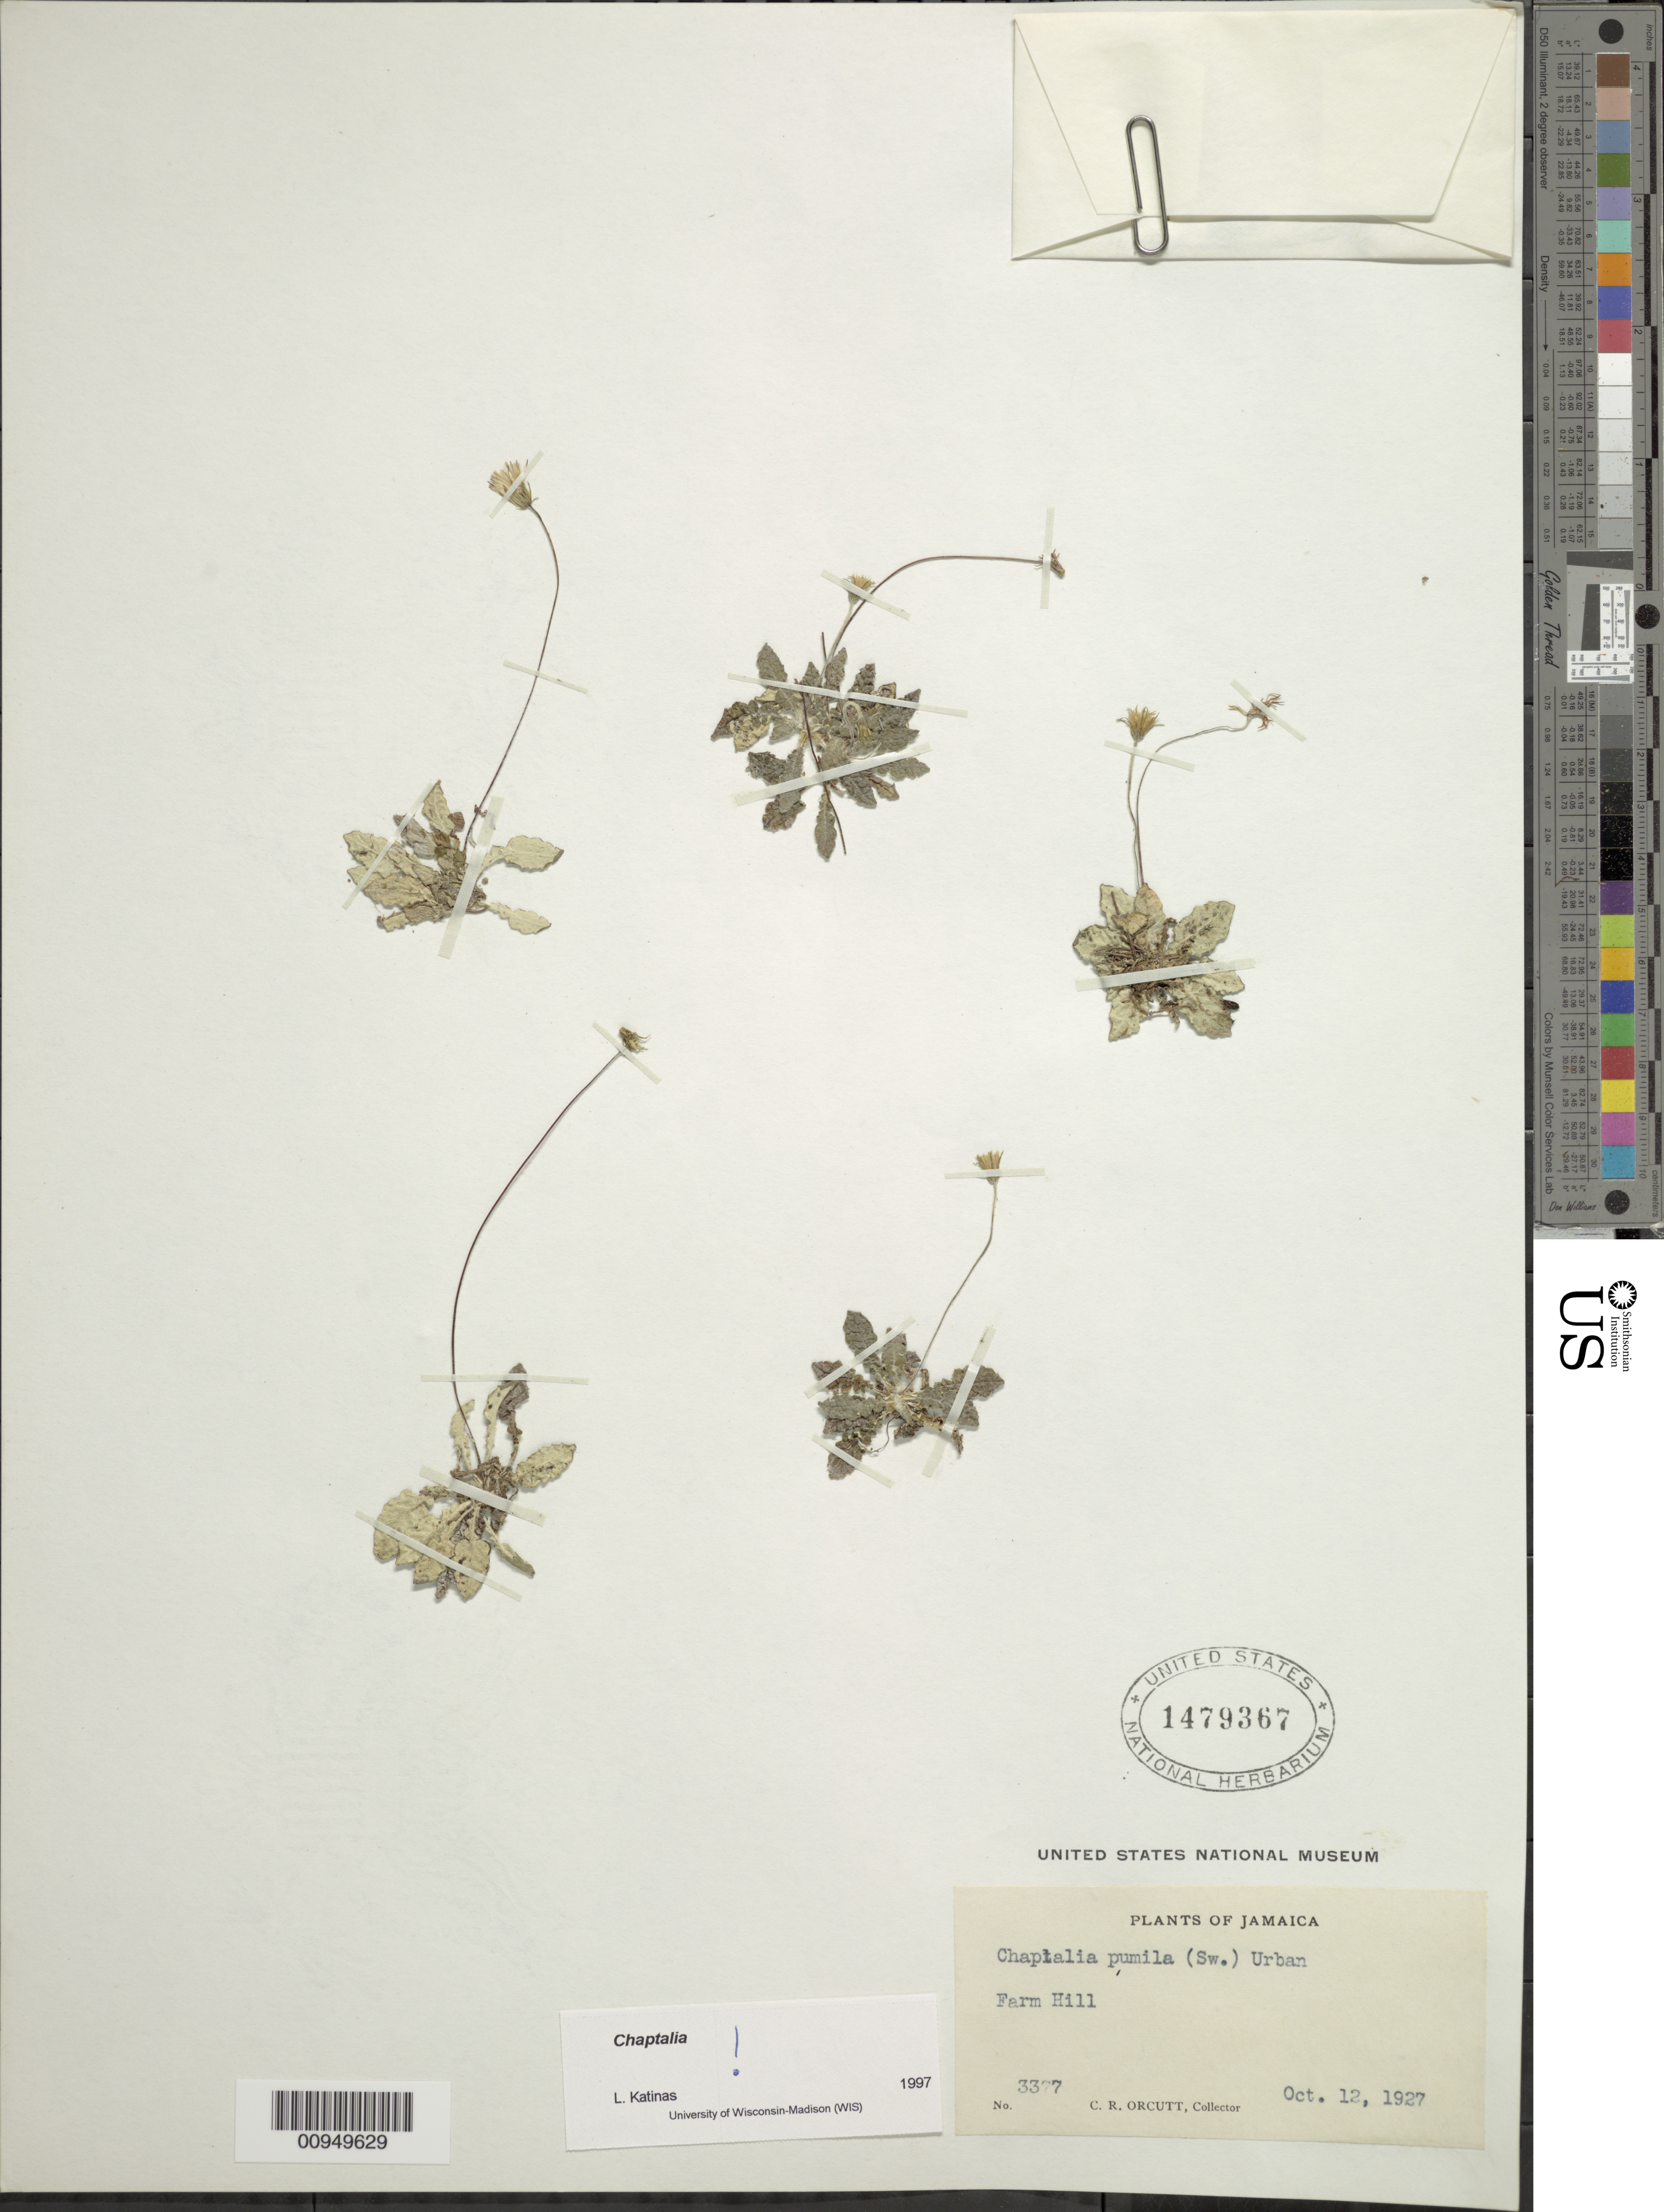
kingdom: Plantae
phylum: Tracheophyta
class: Magnoliopsida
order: Asterales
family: Asteraceae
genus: Chaptalia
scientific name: Chaptalia pumila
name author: (Sw.) Urb.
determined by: Katinas, L.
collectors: C. R. Orcutt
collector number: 3377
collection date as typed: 12 Oct 1927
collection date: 1927-10-12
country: Jamaica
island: Jamaica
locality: Farm Hill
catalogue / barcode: US 1479367